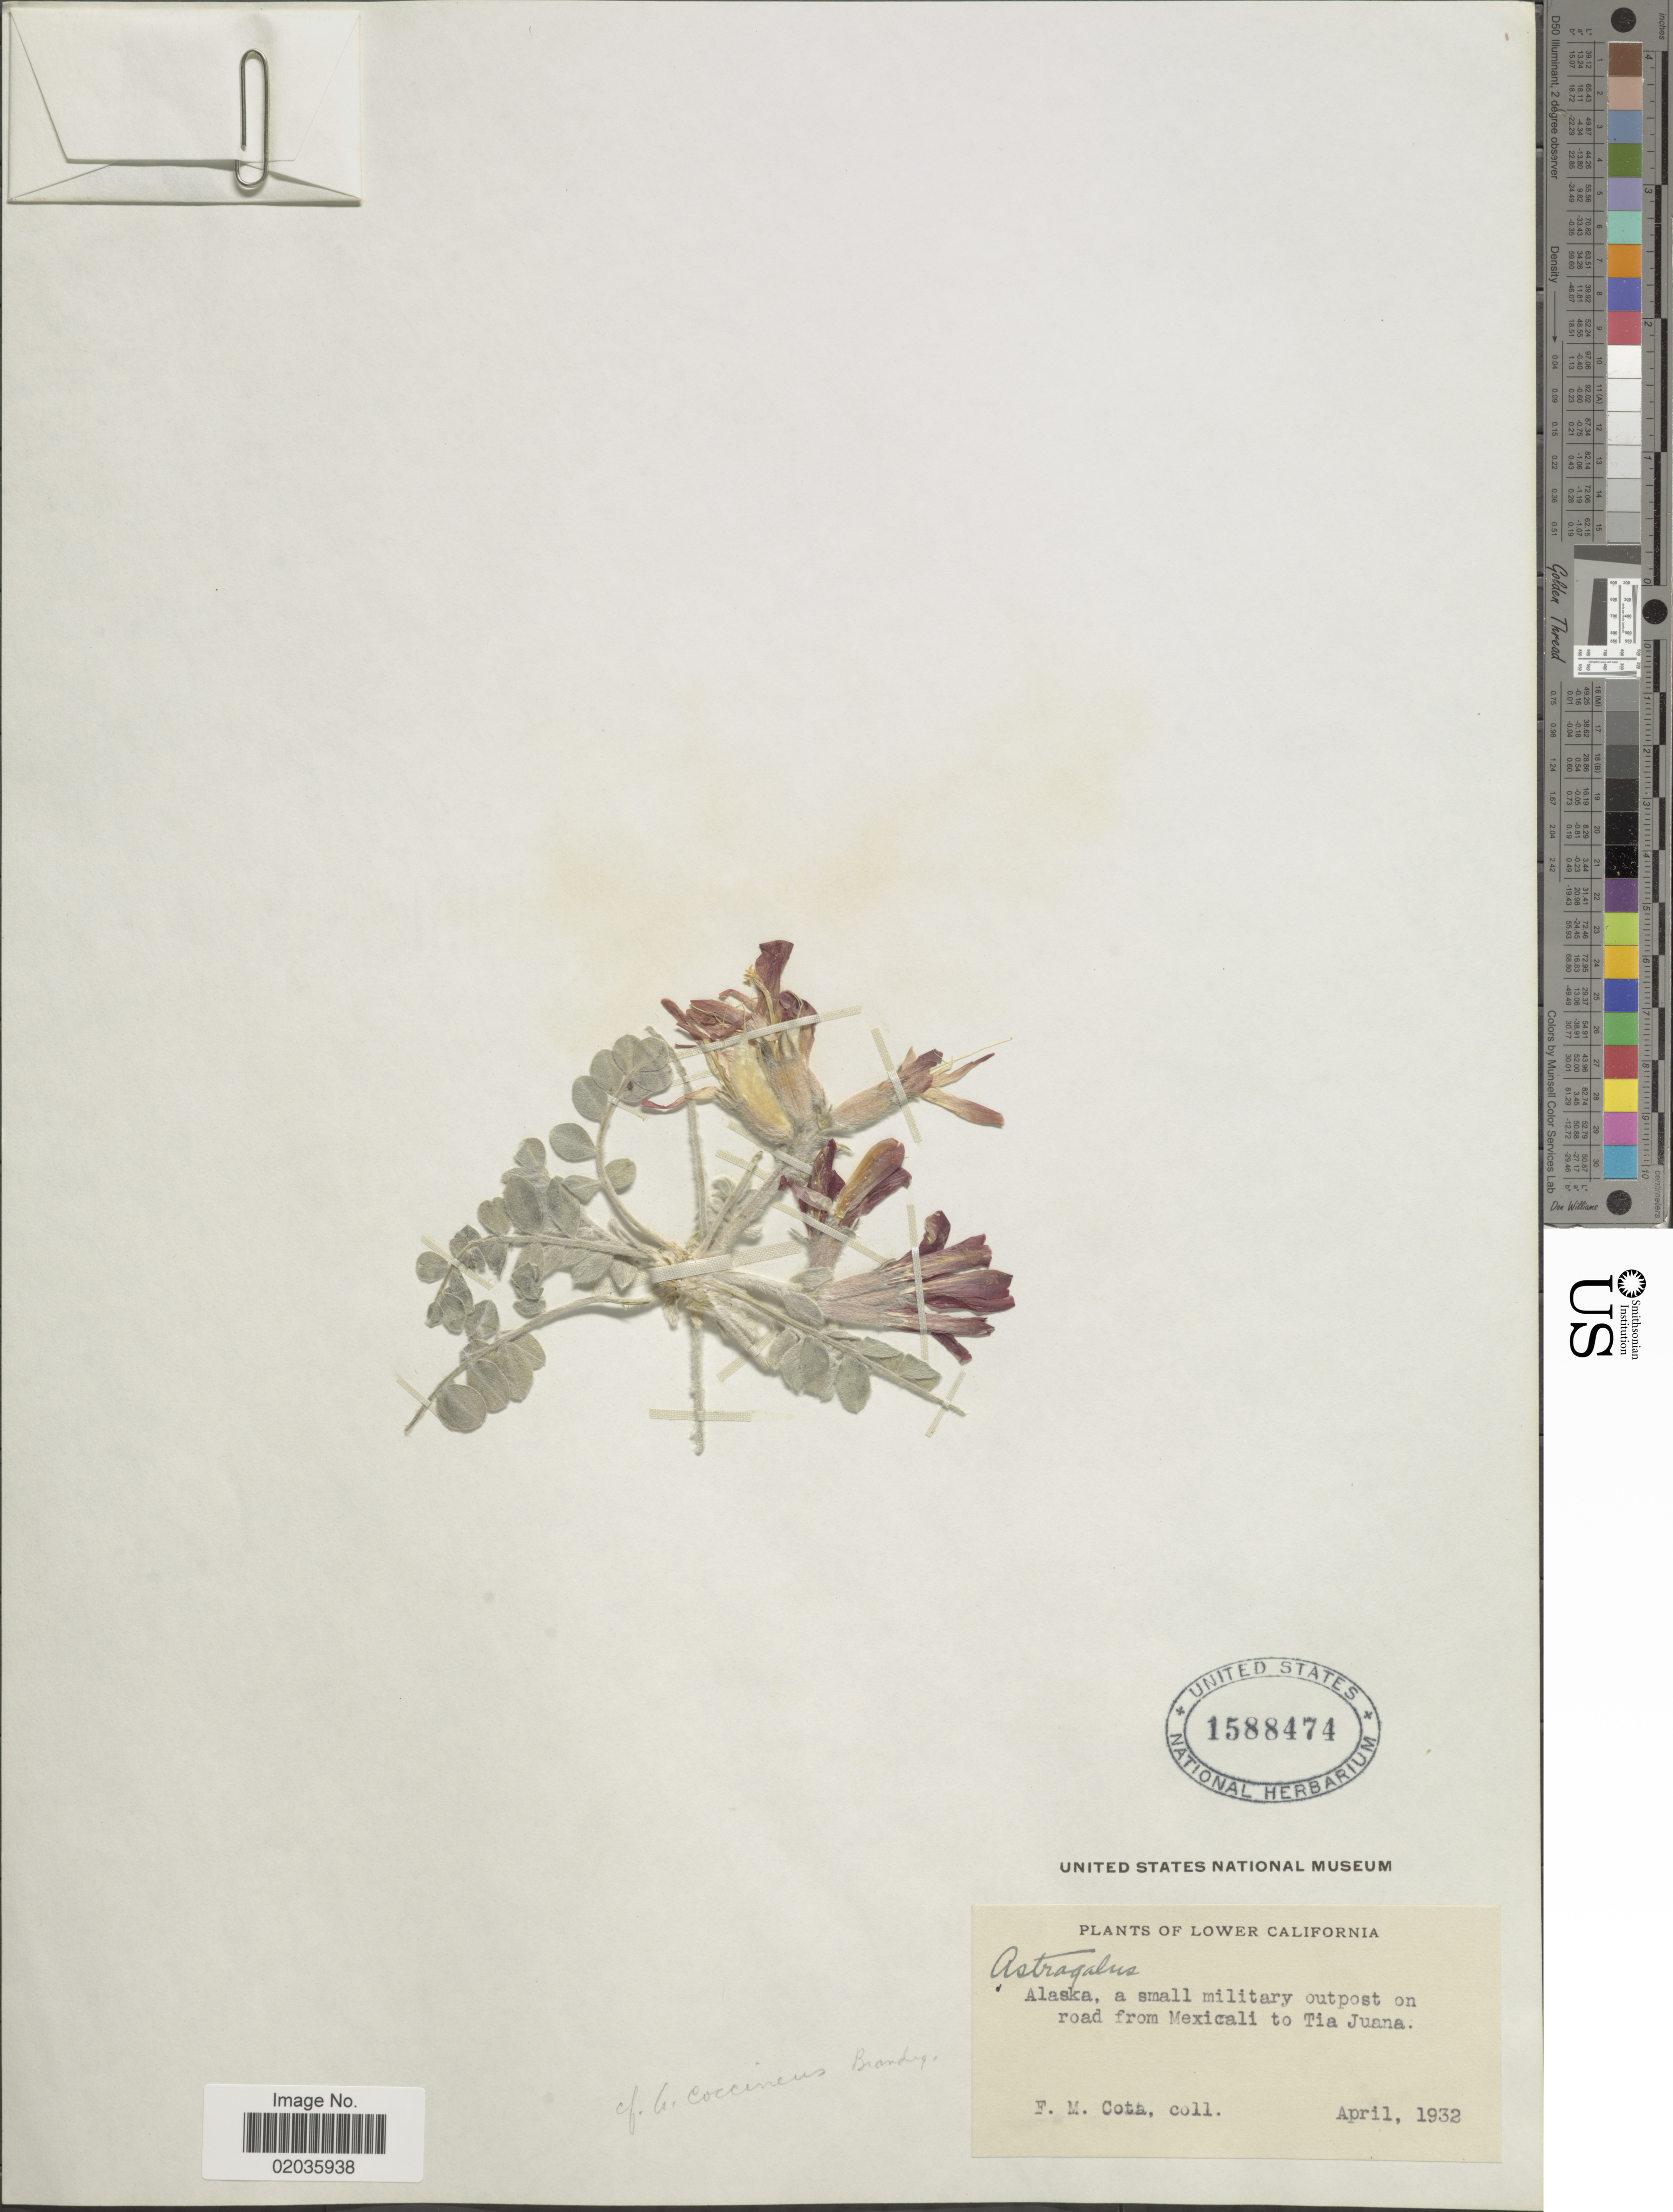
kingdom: Plantae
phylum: Tracheophyta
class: Magnoliopsida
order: Fabales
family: Fabaceae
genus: Astragalus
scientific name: Astragalus coccineus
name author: (Parry) Brandegee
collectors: F. Cota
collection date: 1932-04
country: Mexico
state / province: Baja California Norte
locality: Lower California, Alaska, a small military outpost on road from mexicali to Tia Juana.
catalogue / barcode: US 1588474